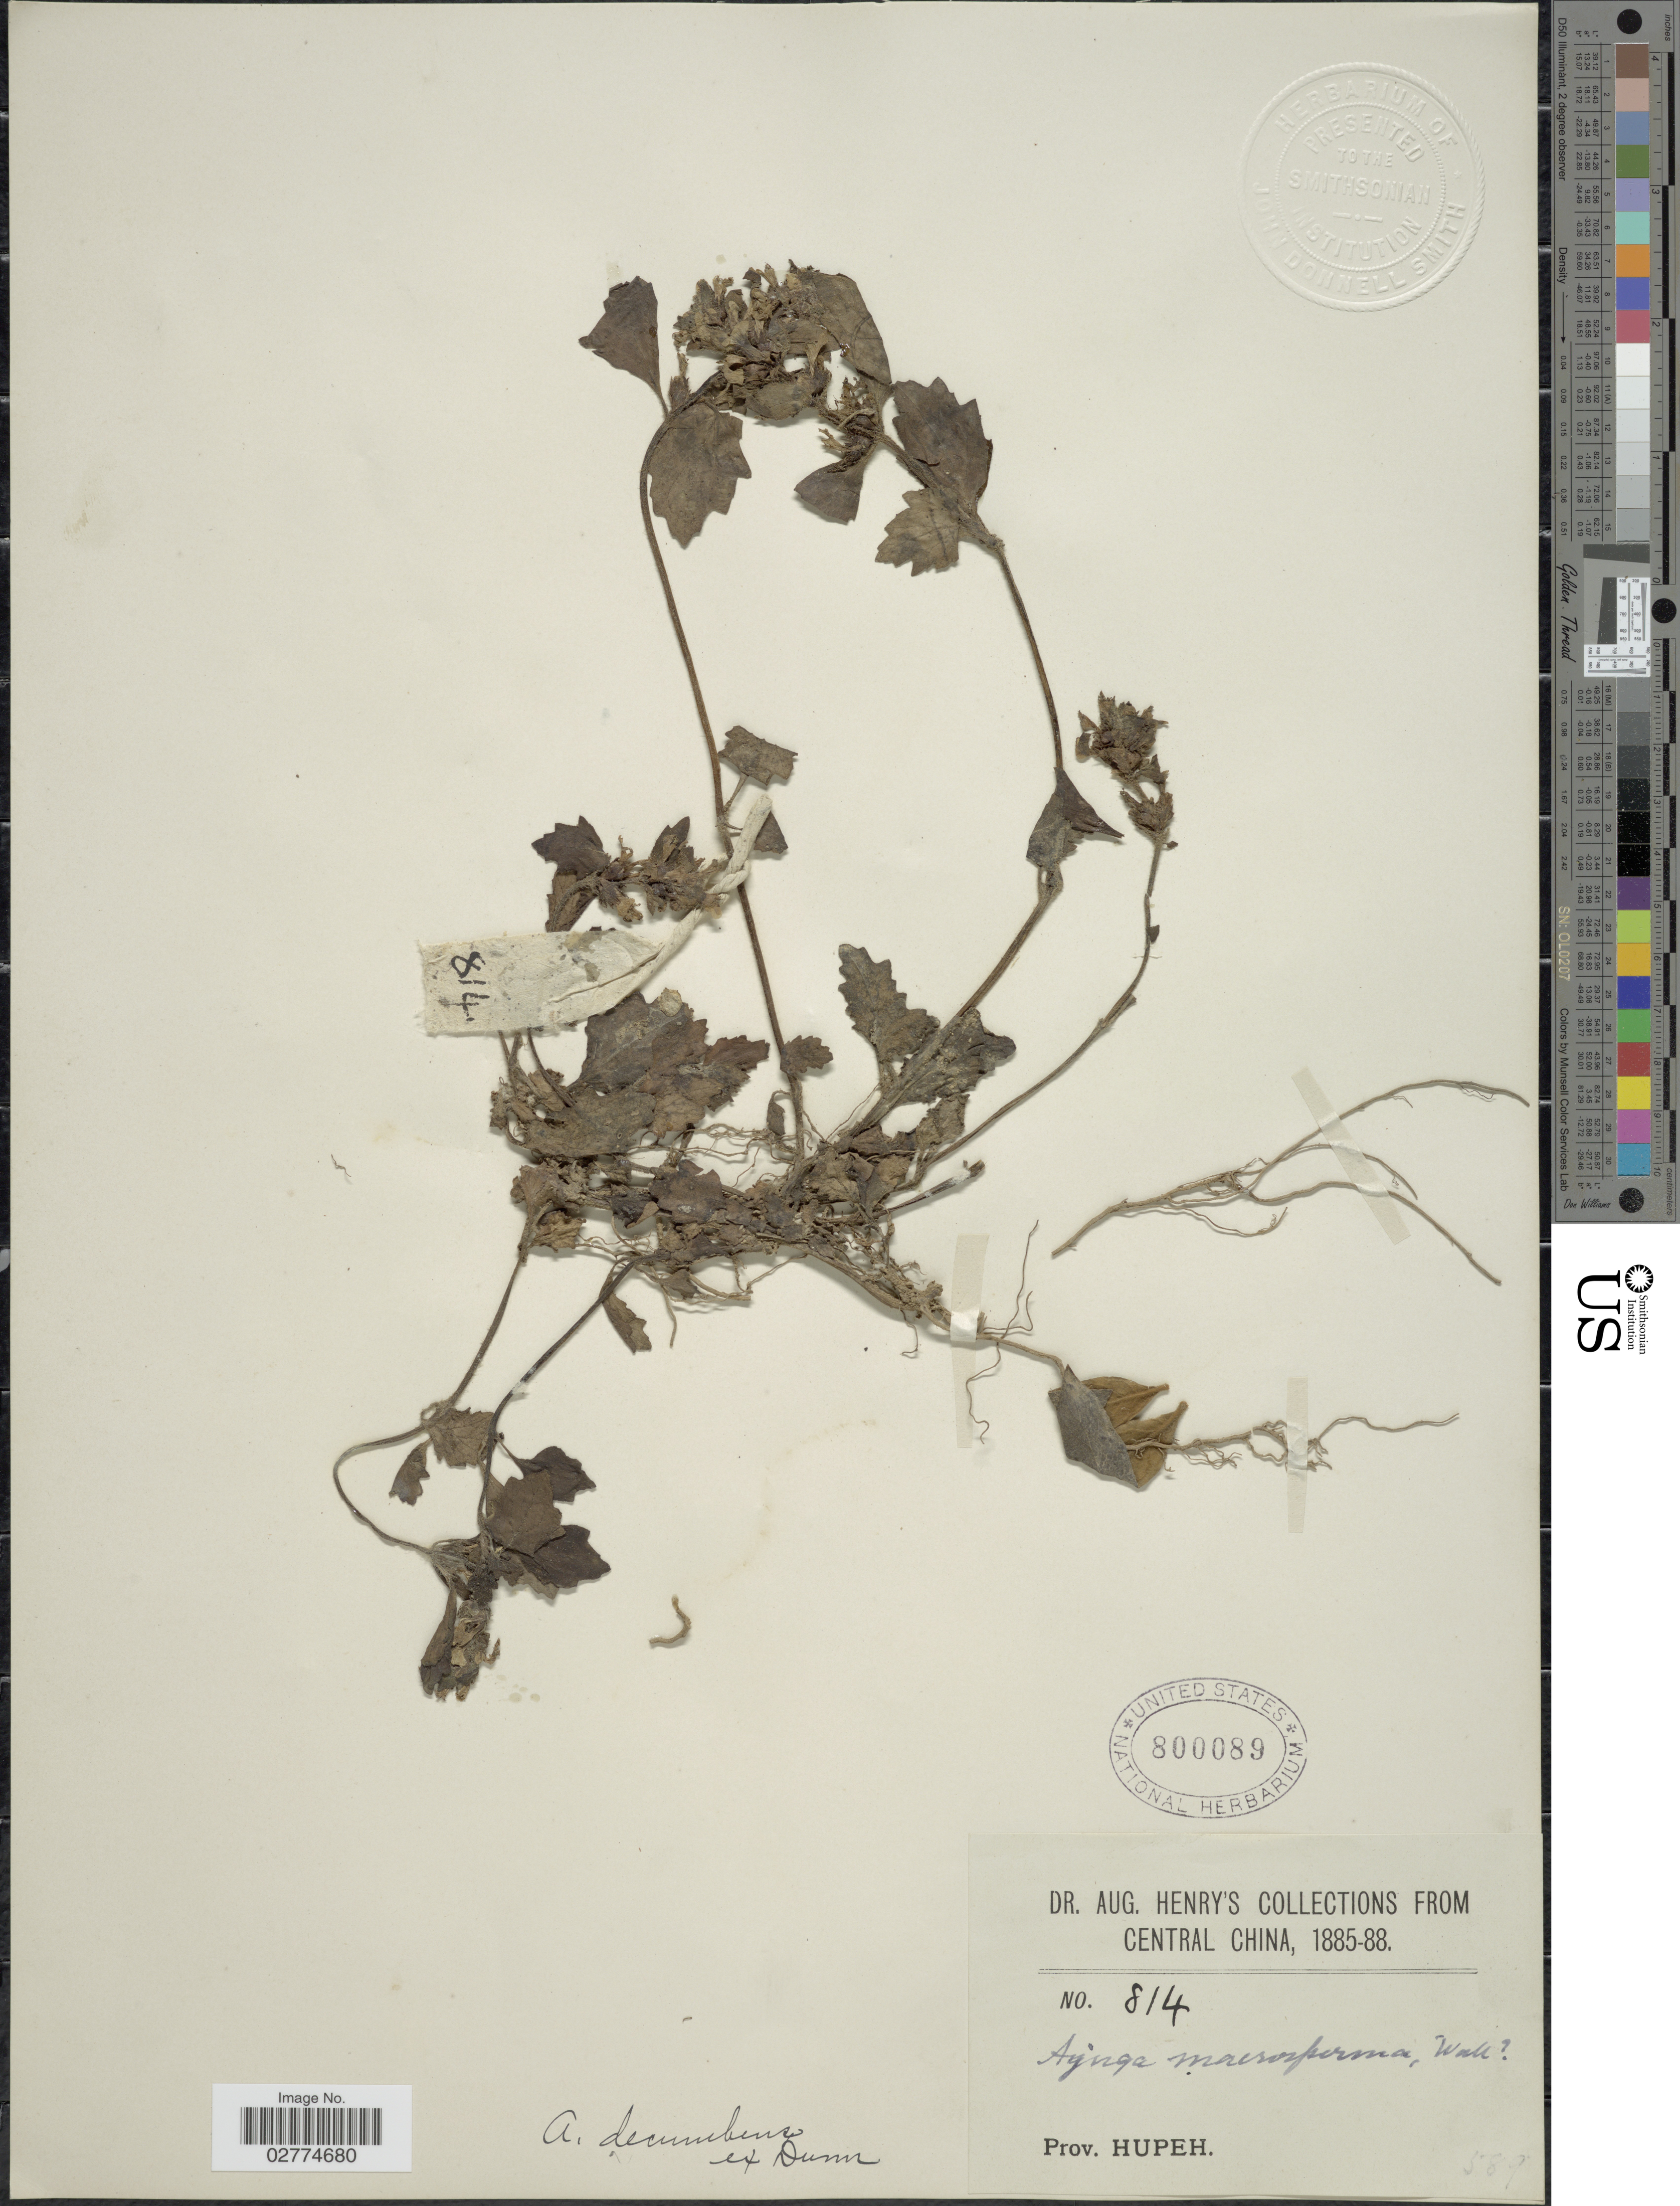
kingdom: Plantae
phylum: Tracheophyta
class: Magnoliopsida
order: Lamiales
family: Lamiaceae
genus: Ajuga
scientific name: Ajuga decumbens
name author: Thunb.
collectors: A. Henry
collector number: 814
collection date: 1885/1888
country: China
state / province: Hubei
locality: Central China, Prov. Hupeh.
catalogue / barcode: US 800089